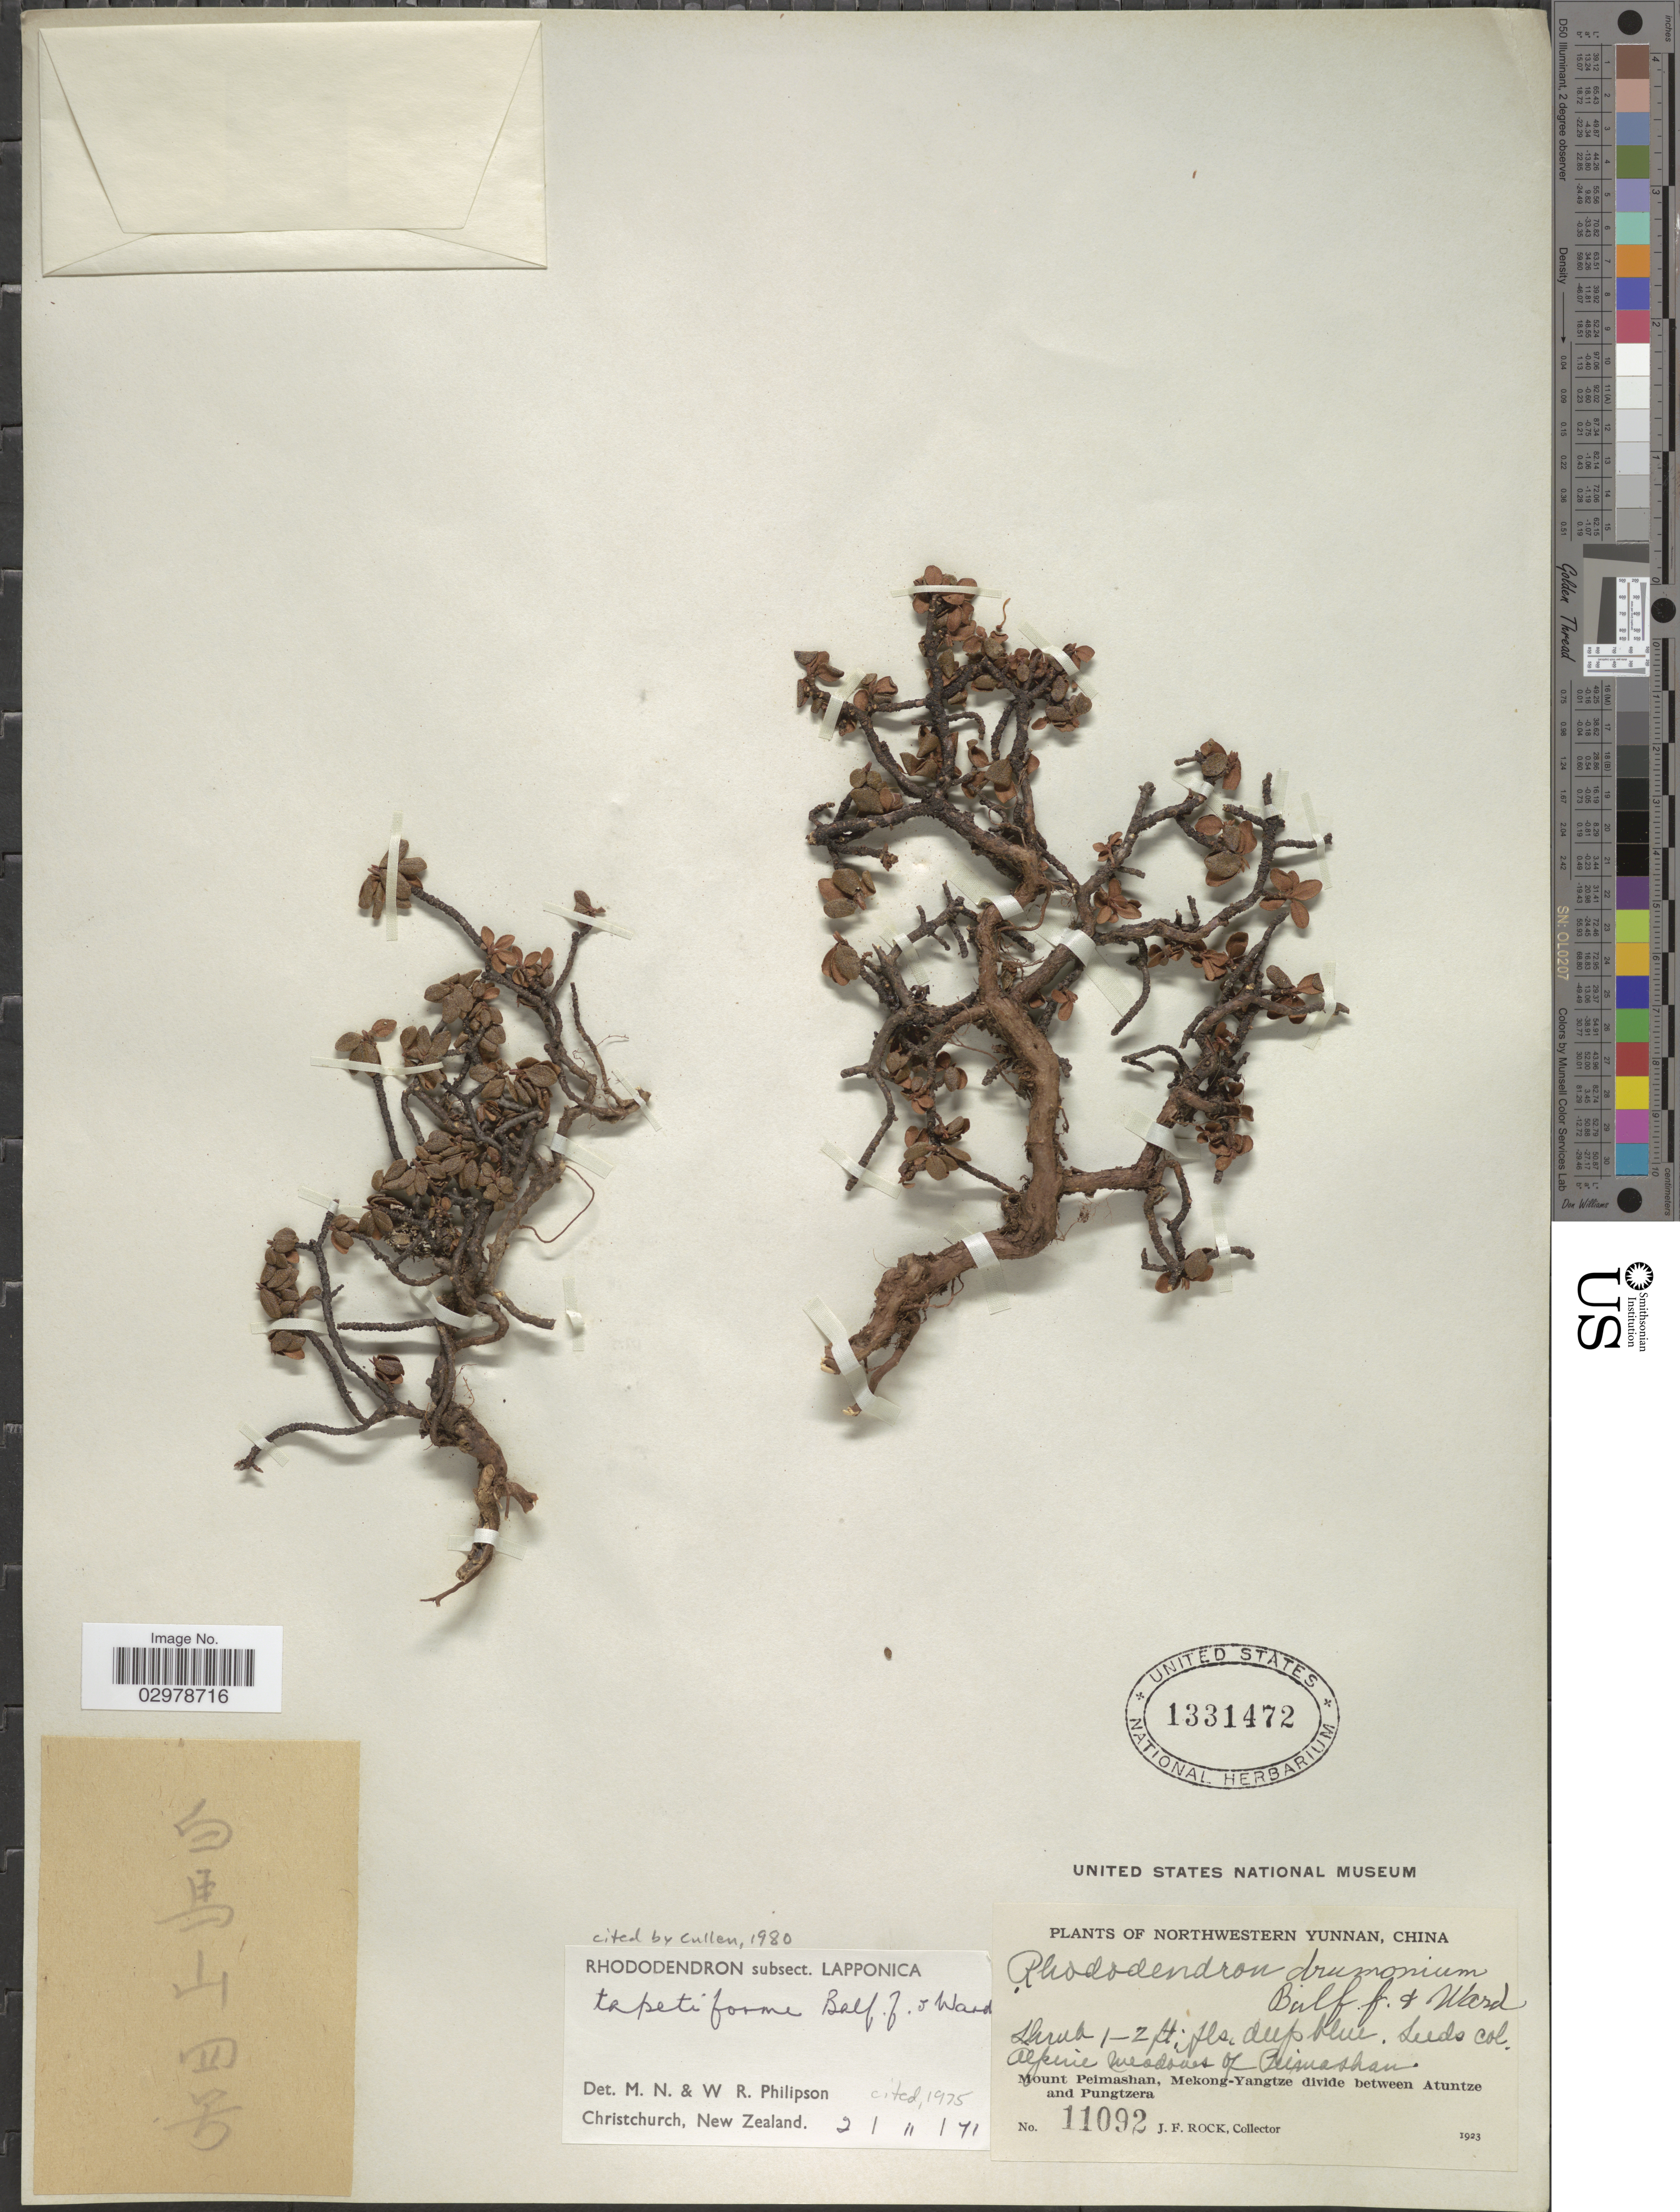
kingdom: Plantae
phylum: Tracheophyta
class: Magnoliopsida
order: Ericales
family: Ericaceae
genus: Rhododendron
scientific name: Rhododendron tapetiforme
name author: Balf. f. & Kingdon-Ward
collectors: J. Rock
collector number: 11092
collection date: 1923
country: China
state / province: Yunnan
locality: Northwestern Yunnan. Alpine meadows of Peimashan. Mount Peimashan, Mekong-Yangtze divide between Atuntze and Pungtzera.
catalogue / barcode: US 1331472